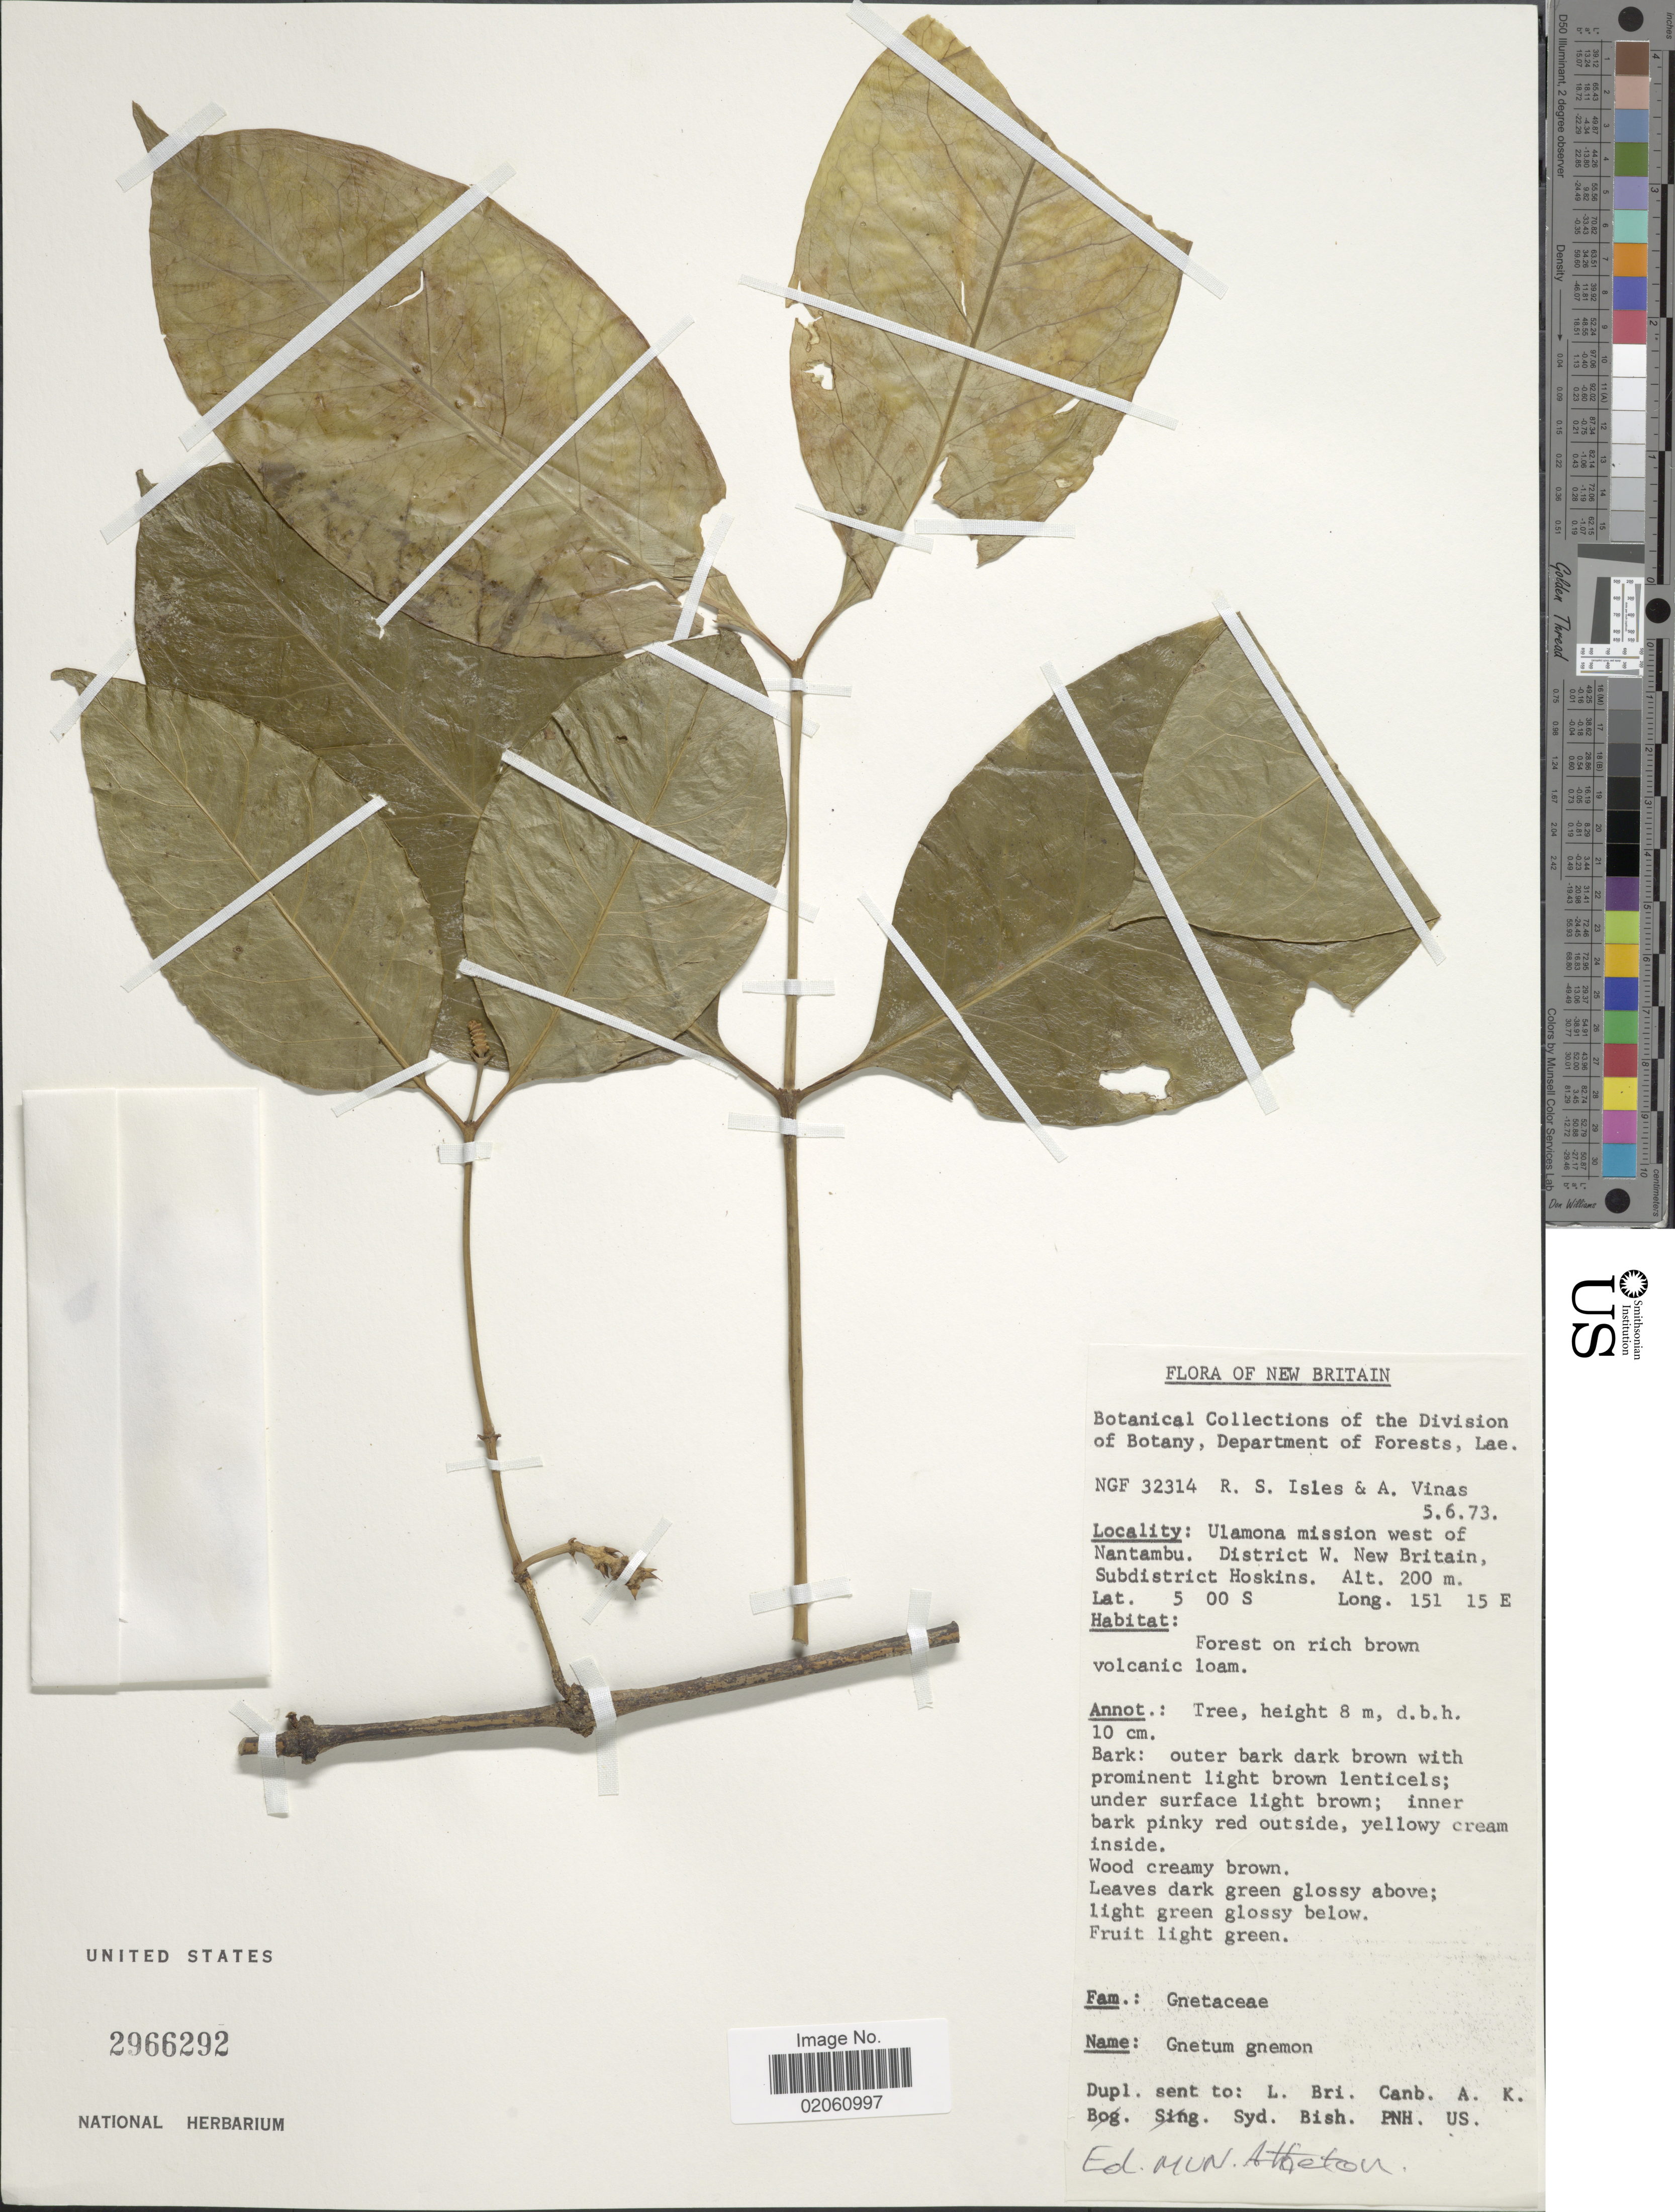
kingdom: Plantae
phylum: Tracheophyta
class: Gnetopsida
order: Gnetales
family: Gnetaceae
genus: Gnetum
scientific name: Gnetum gnemon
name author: L.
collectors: R. Isles & A. Vinas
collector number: NGF 32314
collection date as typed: Transcribed d/m/y: 5/6/73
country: Papua New Guinea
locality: New Britain, Ulamona mission west of Nantambu. District W. New Britain, Subdistrict Hoskins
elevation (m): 200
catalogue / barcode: US 2966292